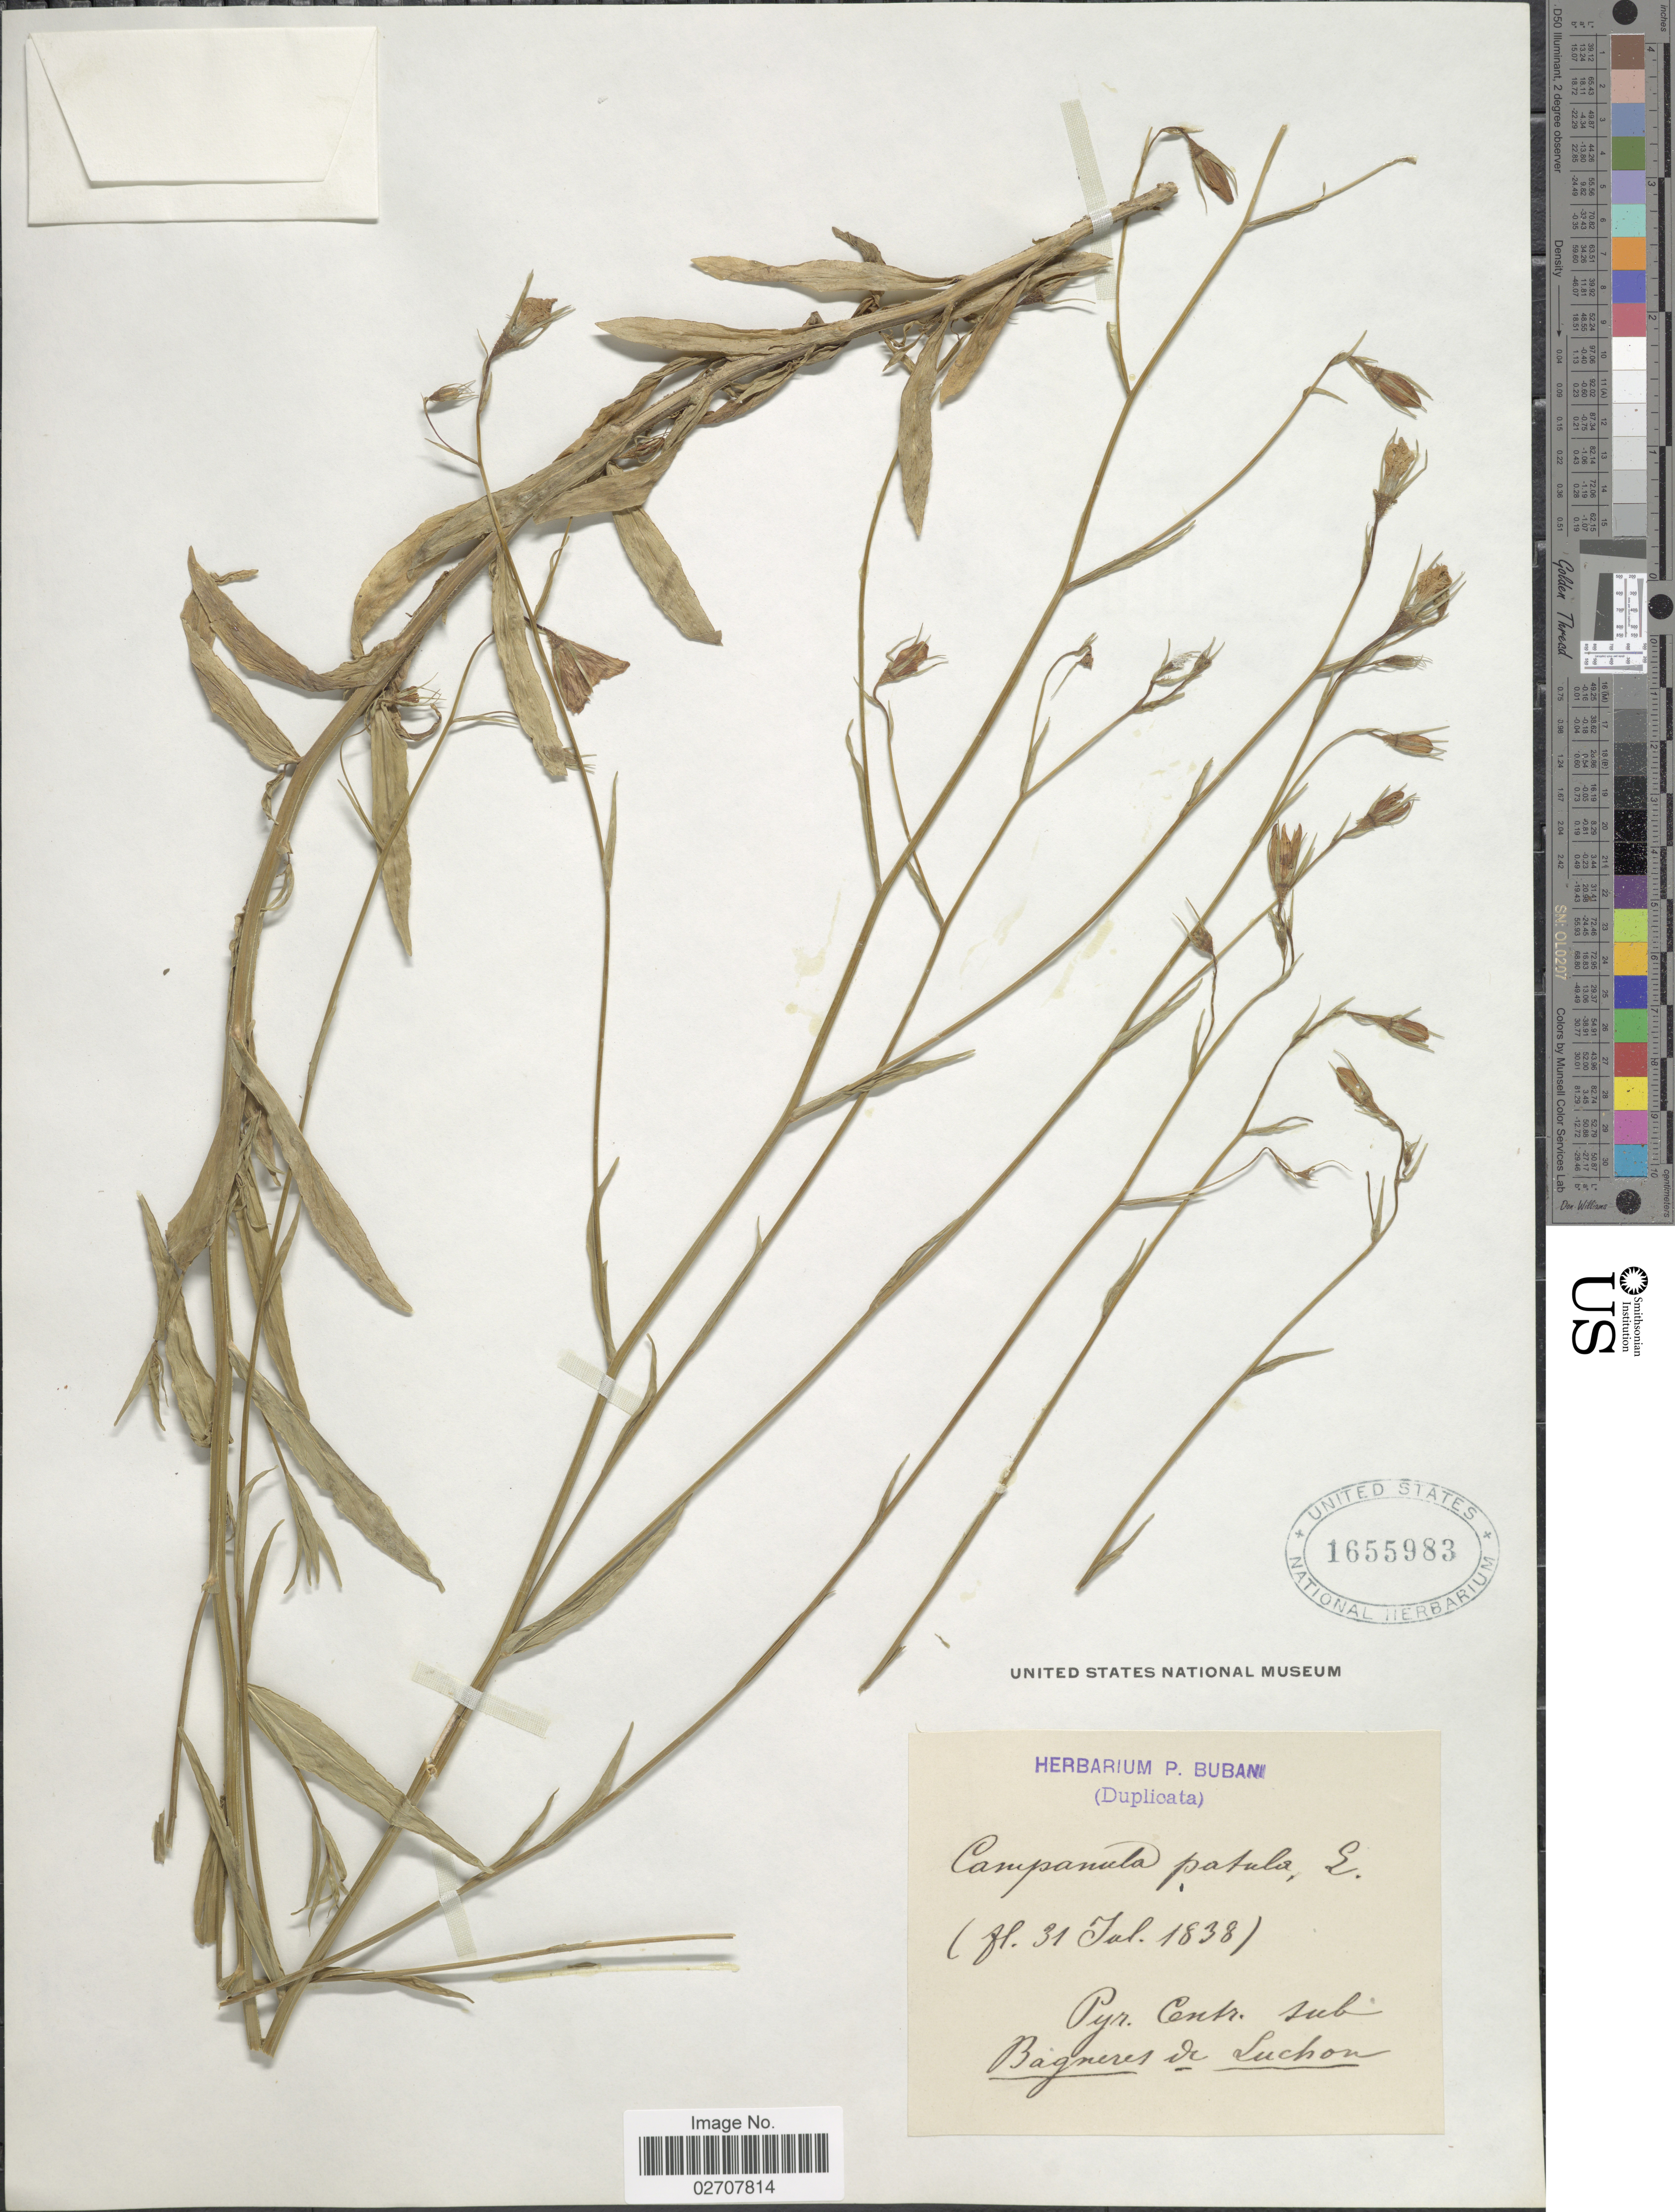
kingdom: Plantae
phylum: Tracheophyta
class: Magnoliopsida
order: Asterales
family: Campanulaceae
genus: Campanula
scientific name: Campanula patula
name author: L.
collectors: ex herb. P. Bubani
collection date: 1838-07-31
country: France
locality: Pyr. Centr. sub Bagneres de Luchon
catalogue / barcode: US 1655983